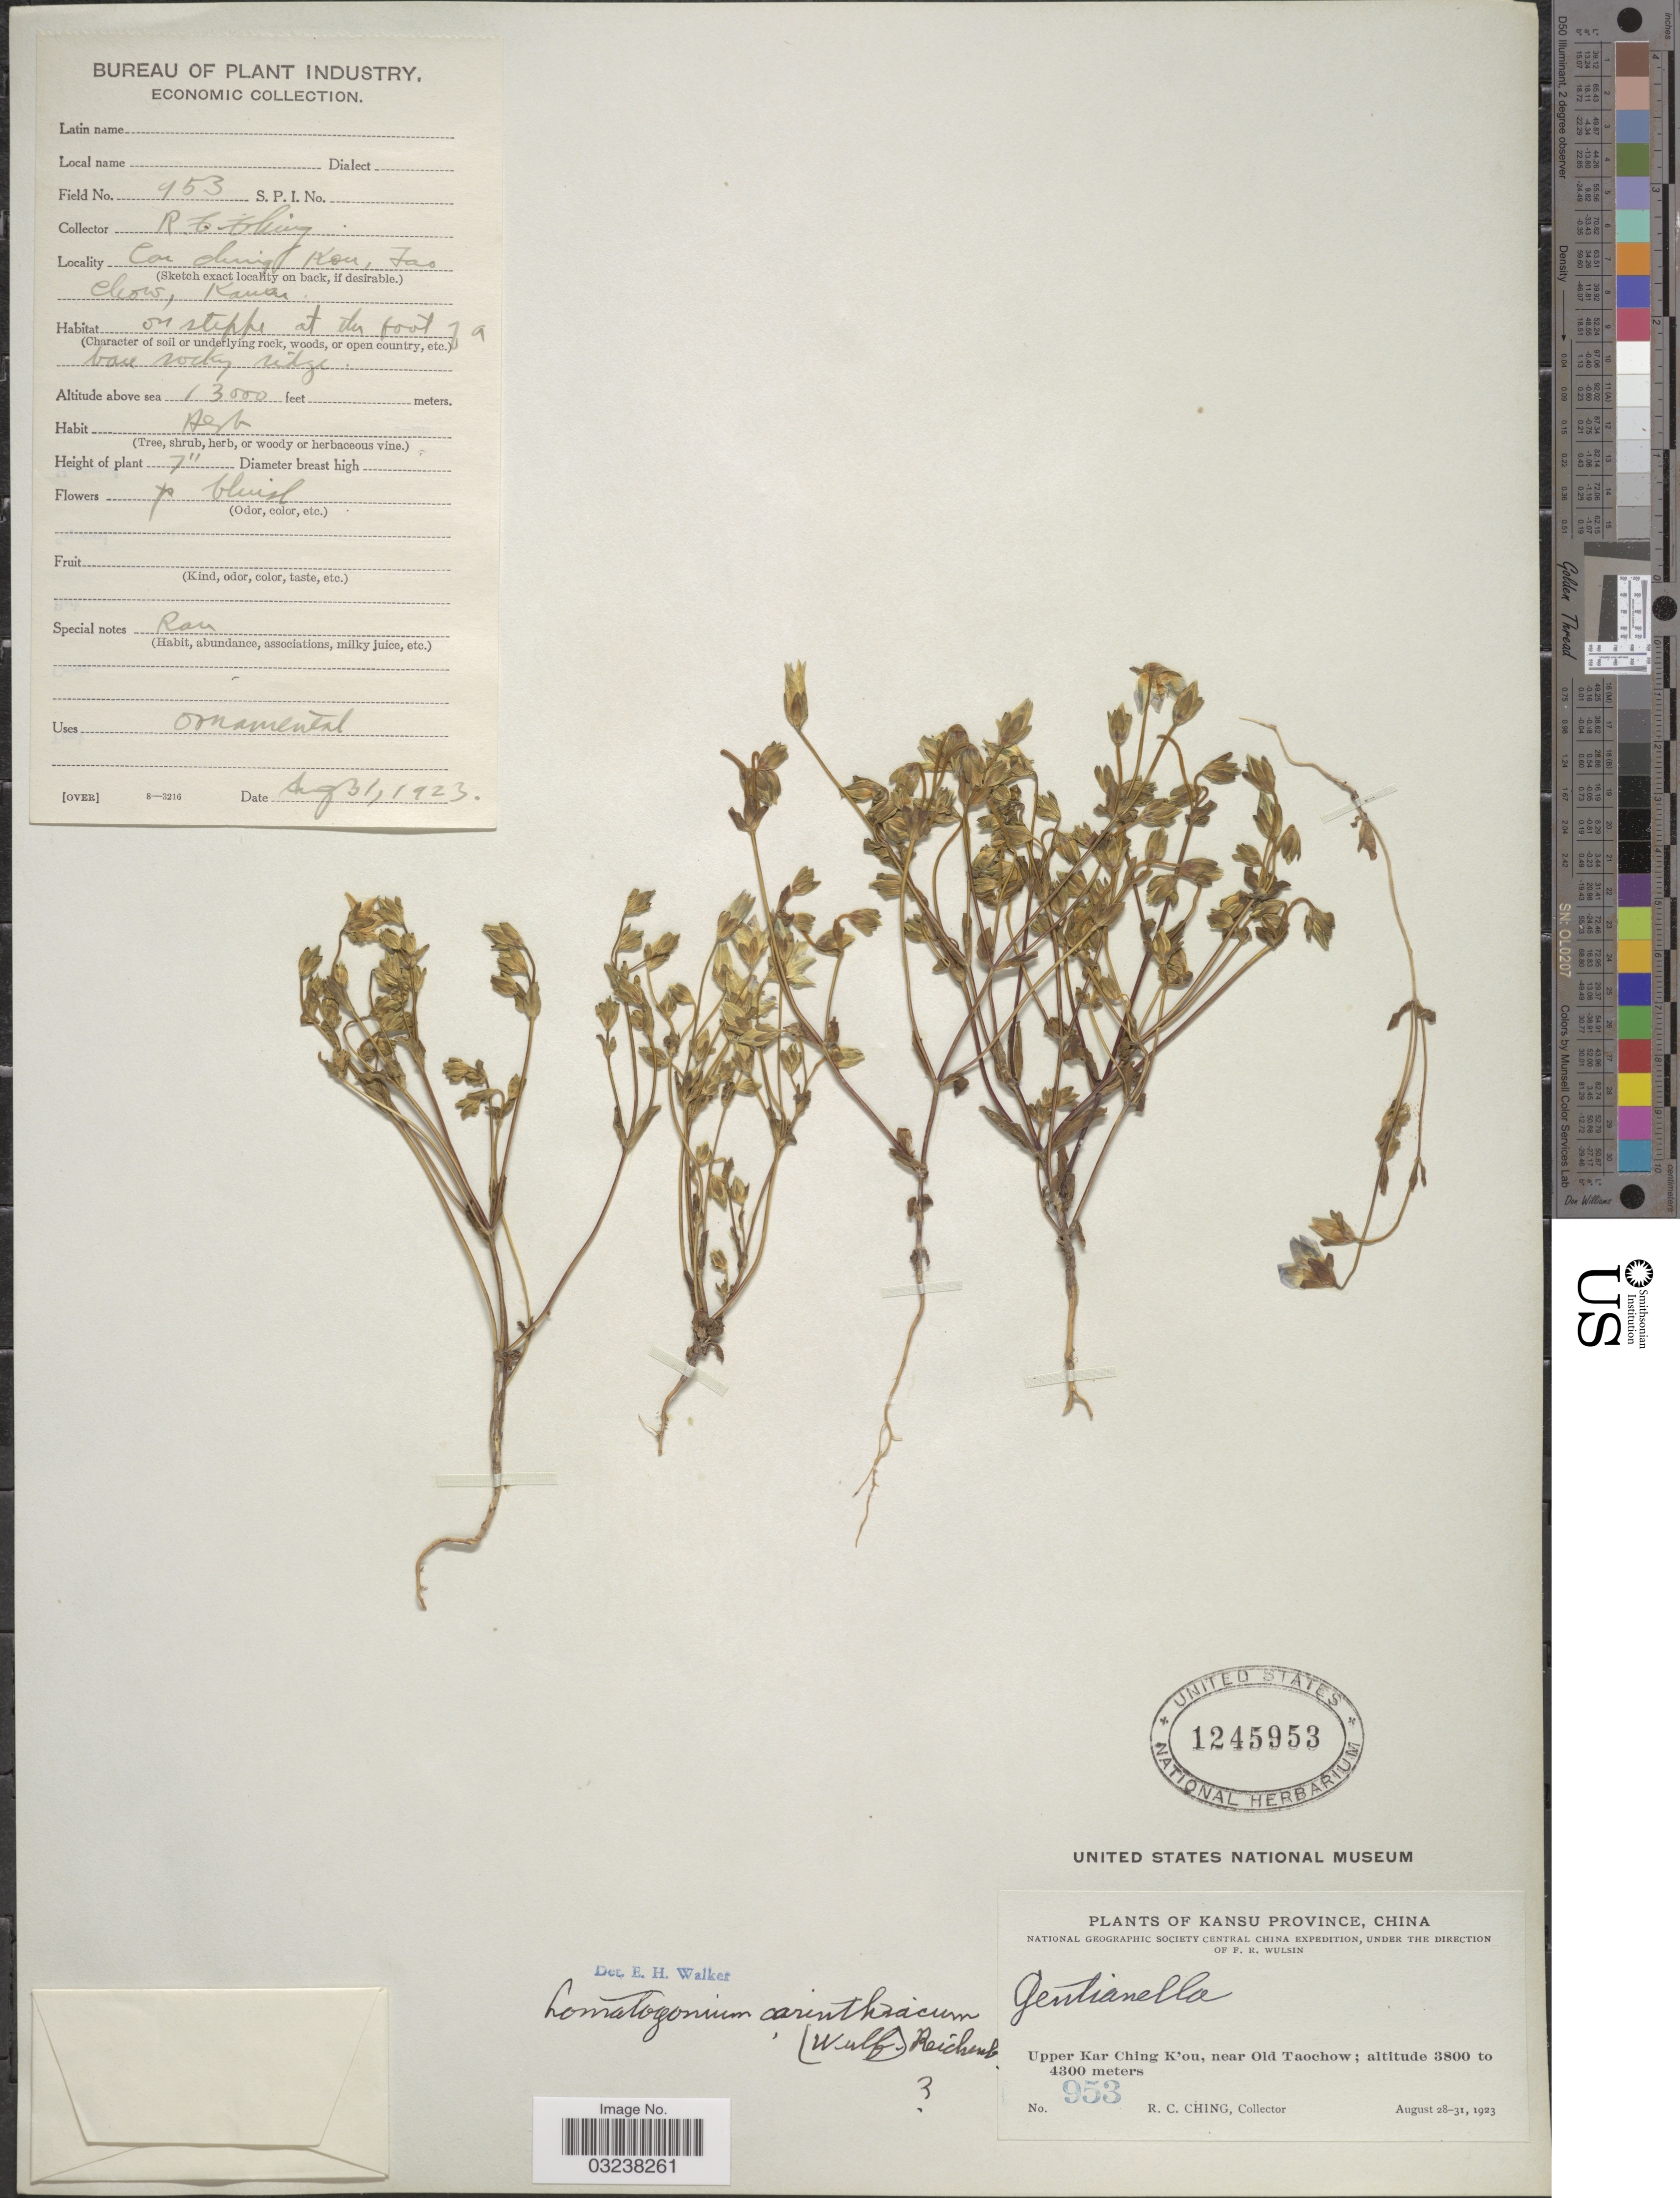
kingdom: Plantae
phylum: Tracheophyta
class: Magnoliopsida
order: Gentianales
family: Gentianaceae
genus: Lomatogonium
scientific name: Lomatogonium carinthiacum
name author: (Wulfen) A. Braun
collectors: R. C. Ching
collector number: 953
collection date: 1923-08-31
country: China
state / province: Gansu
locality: Kansu Province. Upper Kar Ching K'ou, near Old Taochow.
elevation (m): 3962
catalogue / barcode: US 1245953